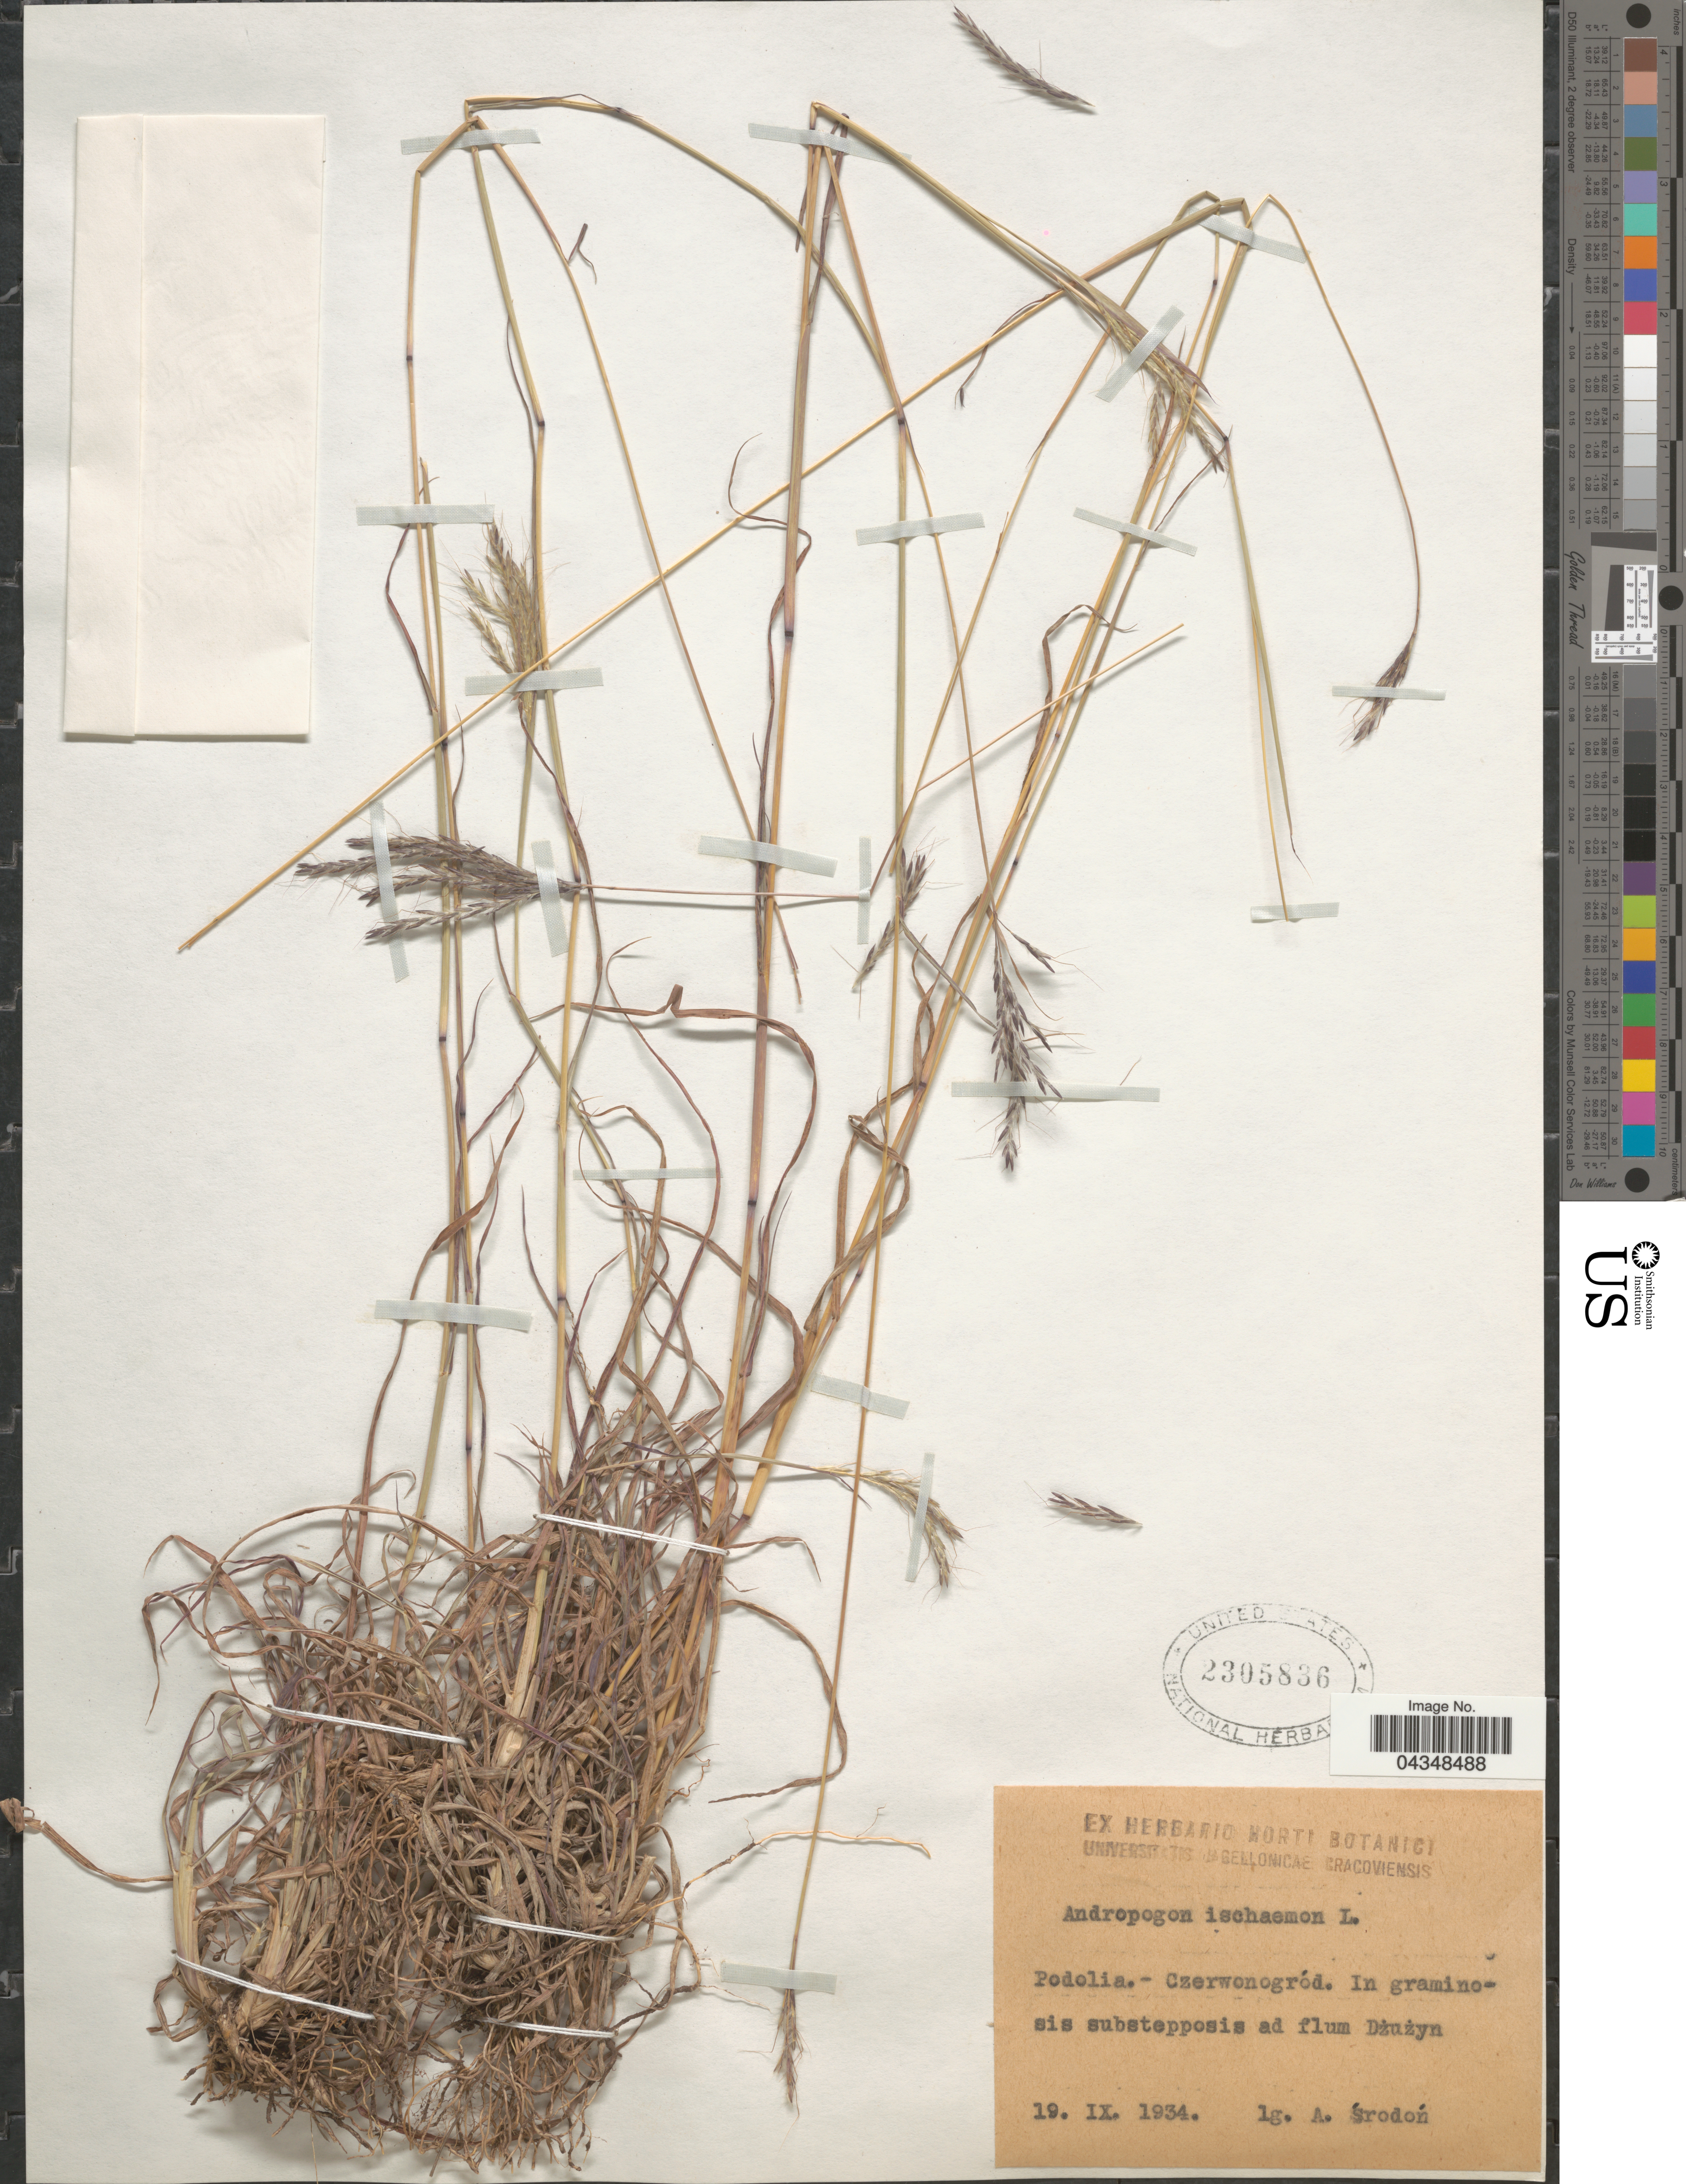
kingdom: Plantae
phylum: Tracheophyta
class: Liliopsida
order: Poales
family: Poaceae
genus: Bothriochloa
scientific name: Bothriochloa ischaemum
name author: (L.) Keng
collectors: A. Srodon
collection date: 1934-09-19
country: Ukraine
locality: Podolia. - Czerwonogród. In graminosis substepposis ad flum Dżużyn.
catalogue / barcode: US 2305836